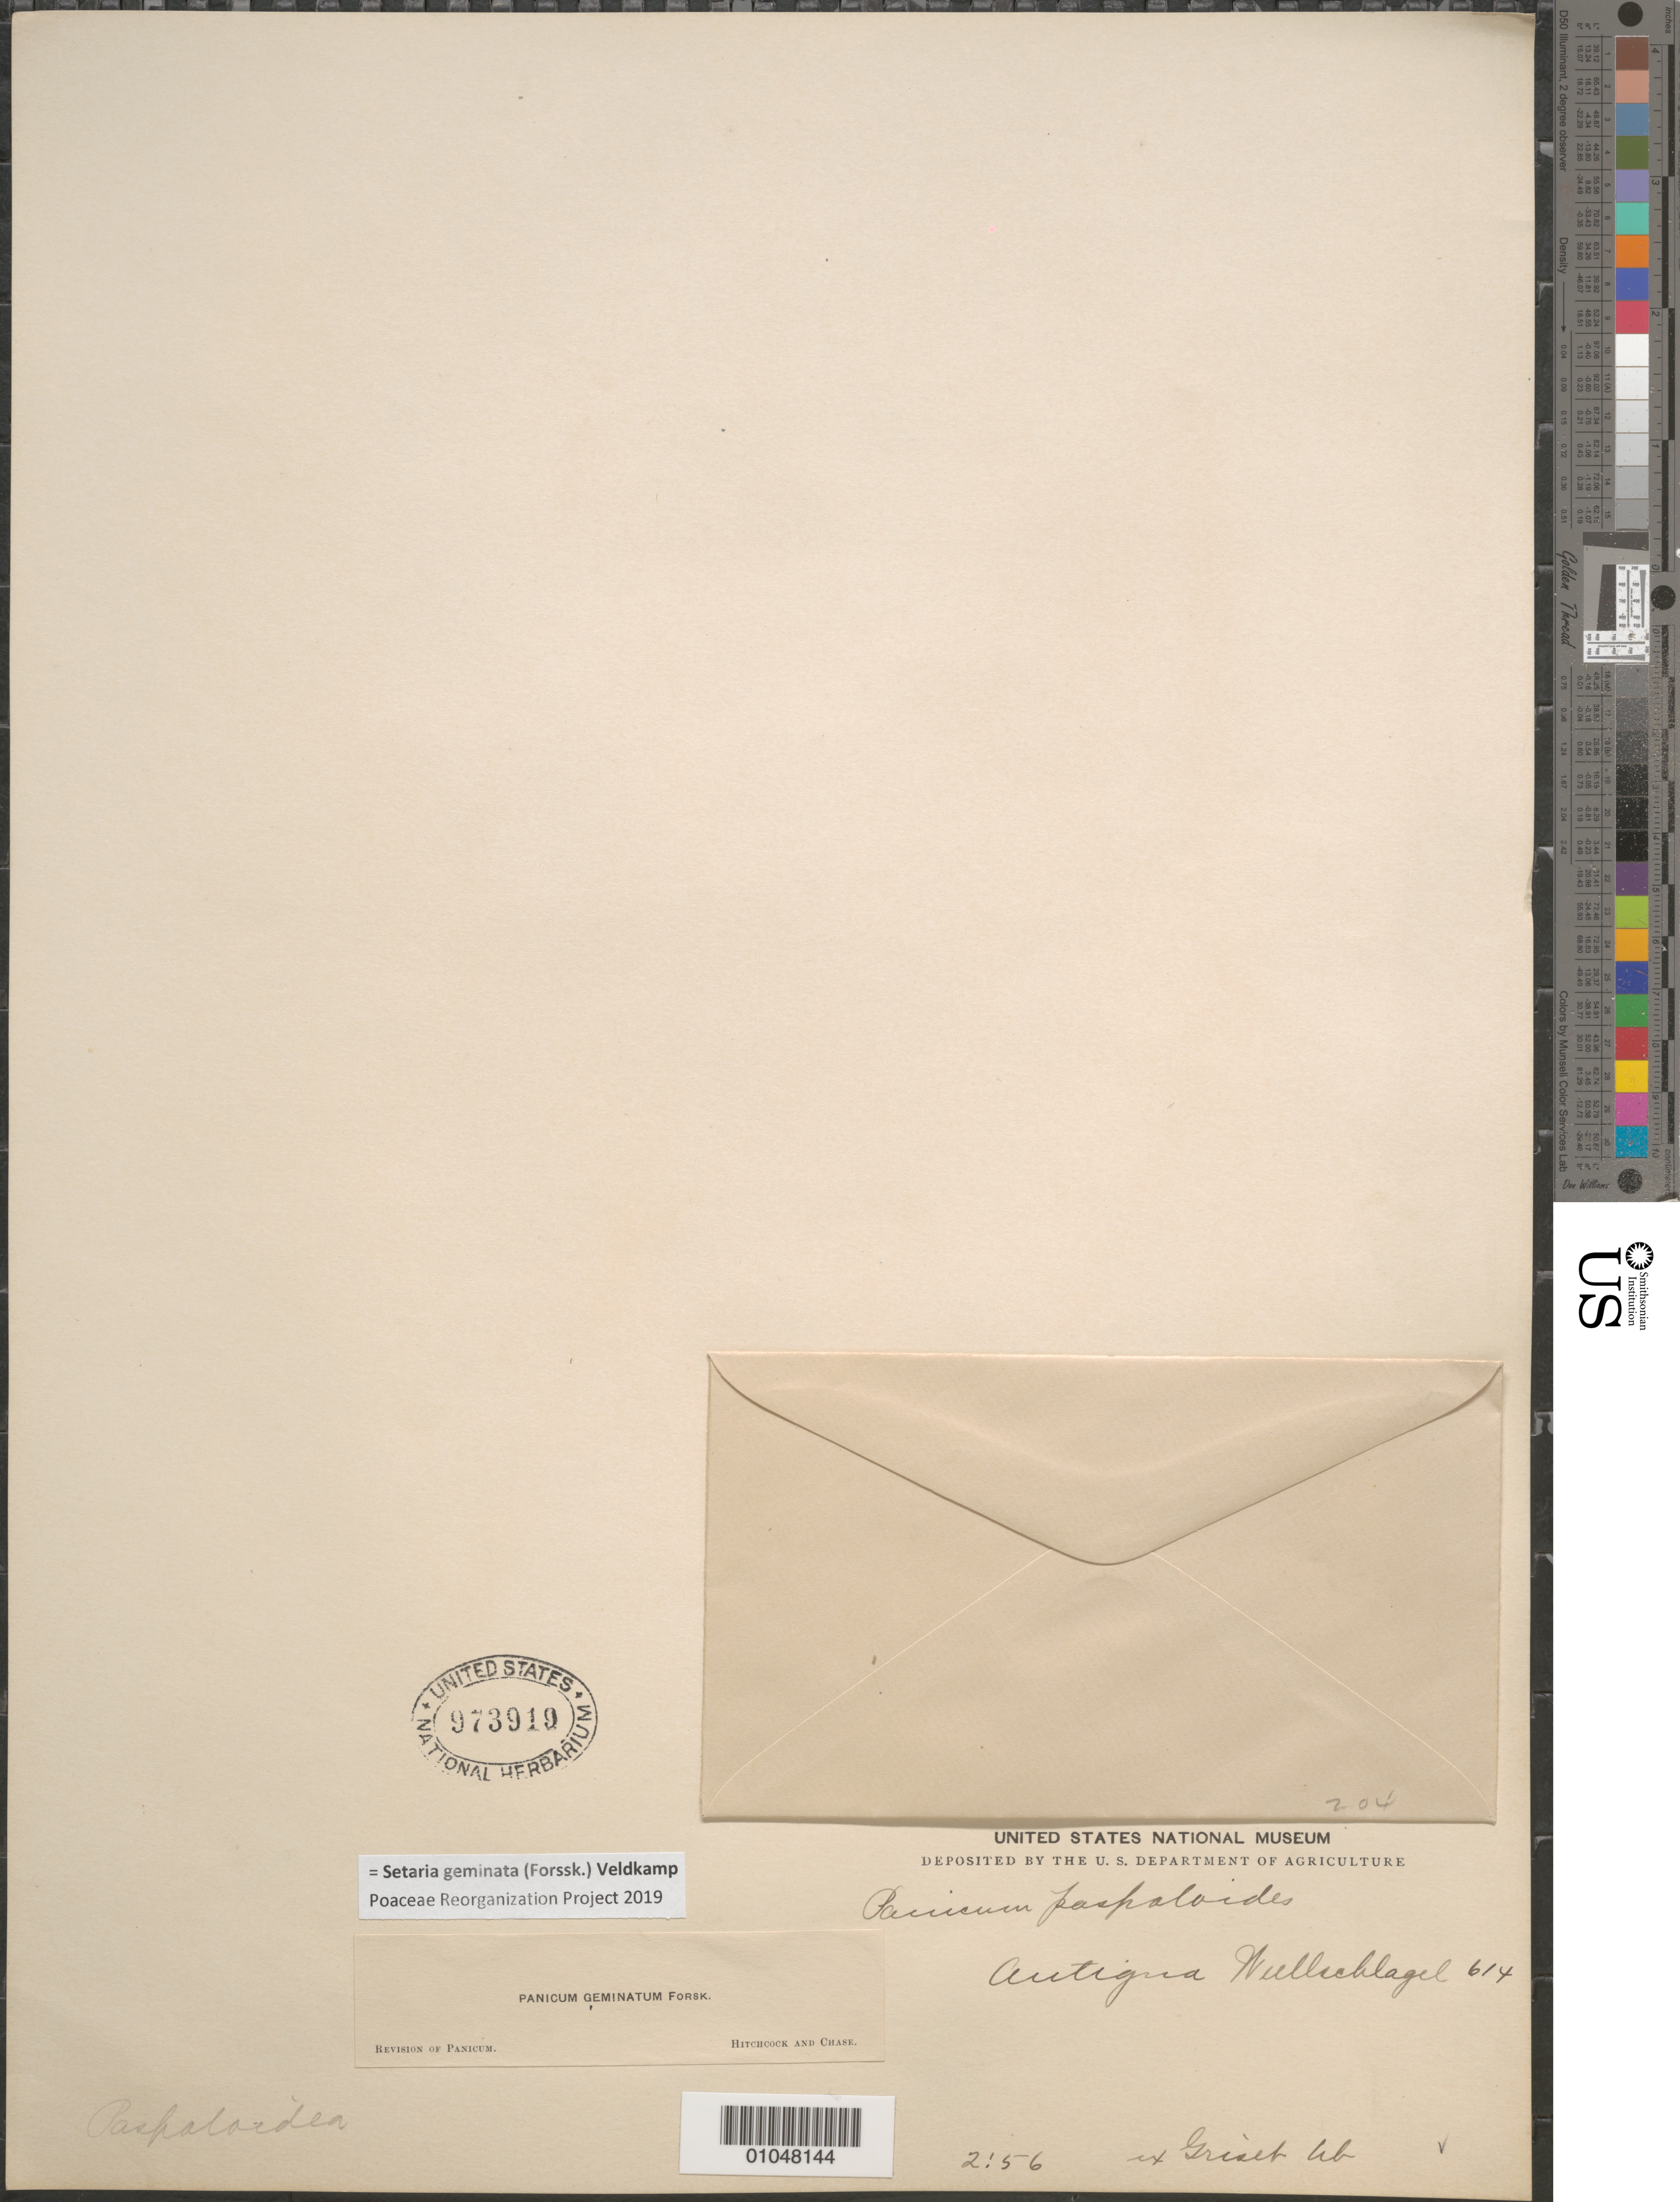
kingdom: Plantae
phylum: Tracheophyta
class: Liliopsida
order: Poales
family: Poaceae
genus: Panicum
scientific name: Panicum geminatum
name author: Forssk.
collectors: H. R. Wullschlaegel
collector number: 614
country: Antigua and Barbuda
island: Antigua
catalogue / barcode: US 973919